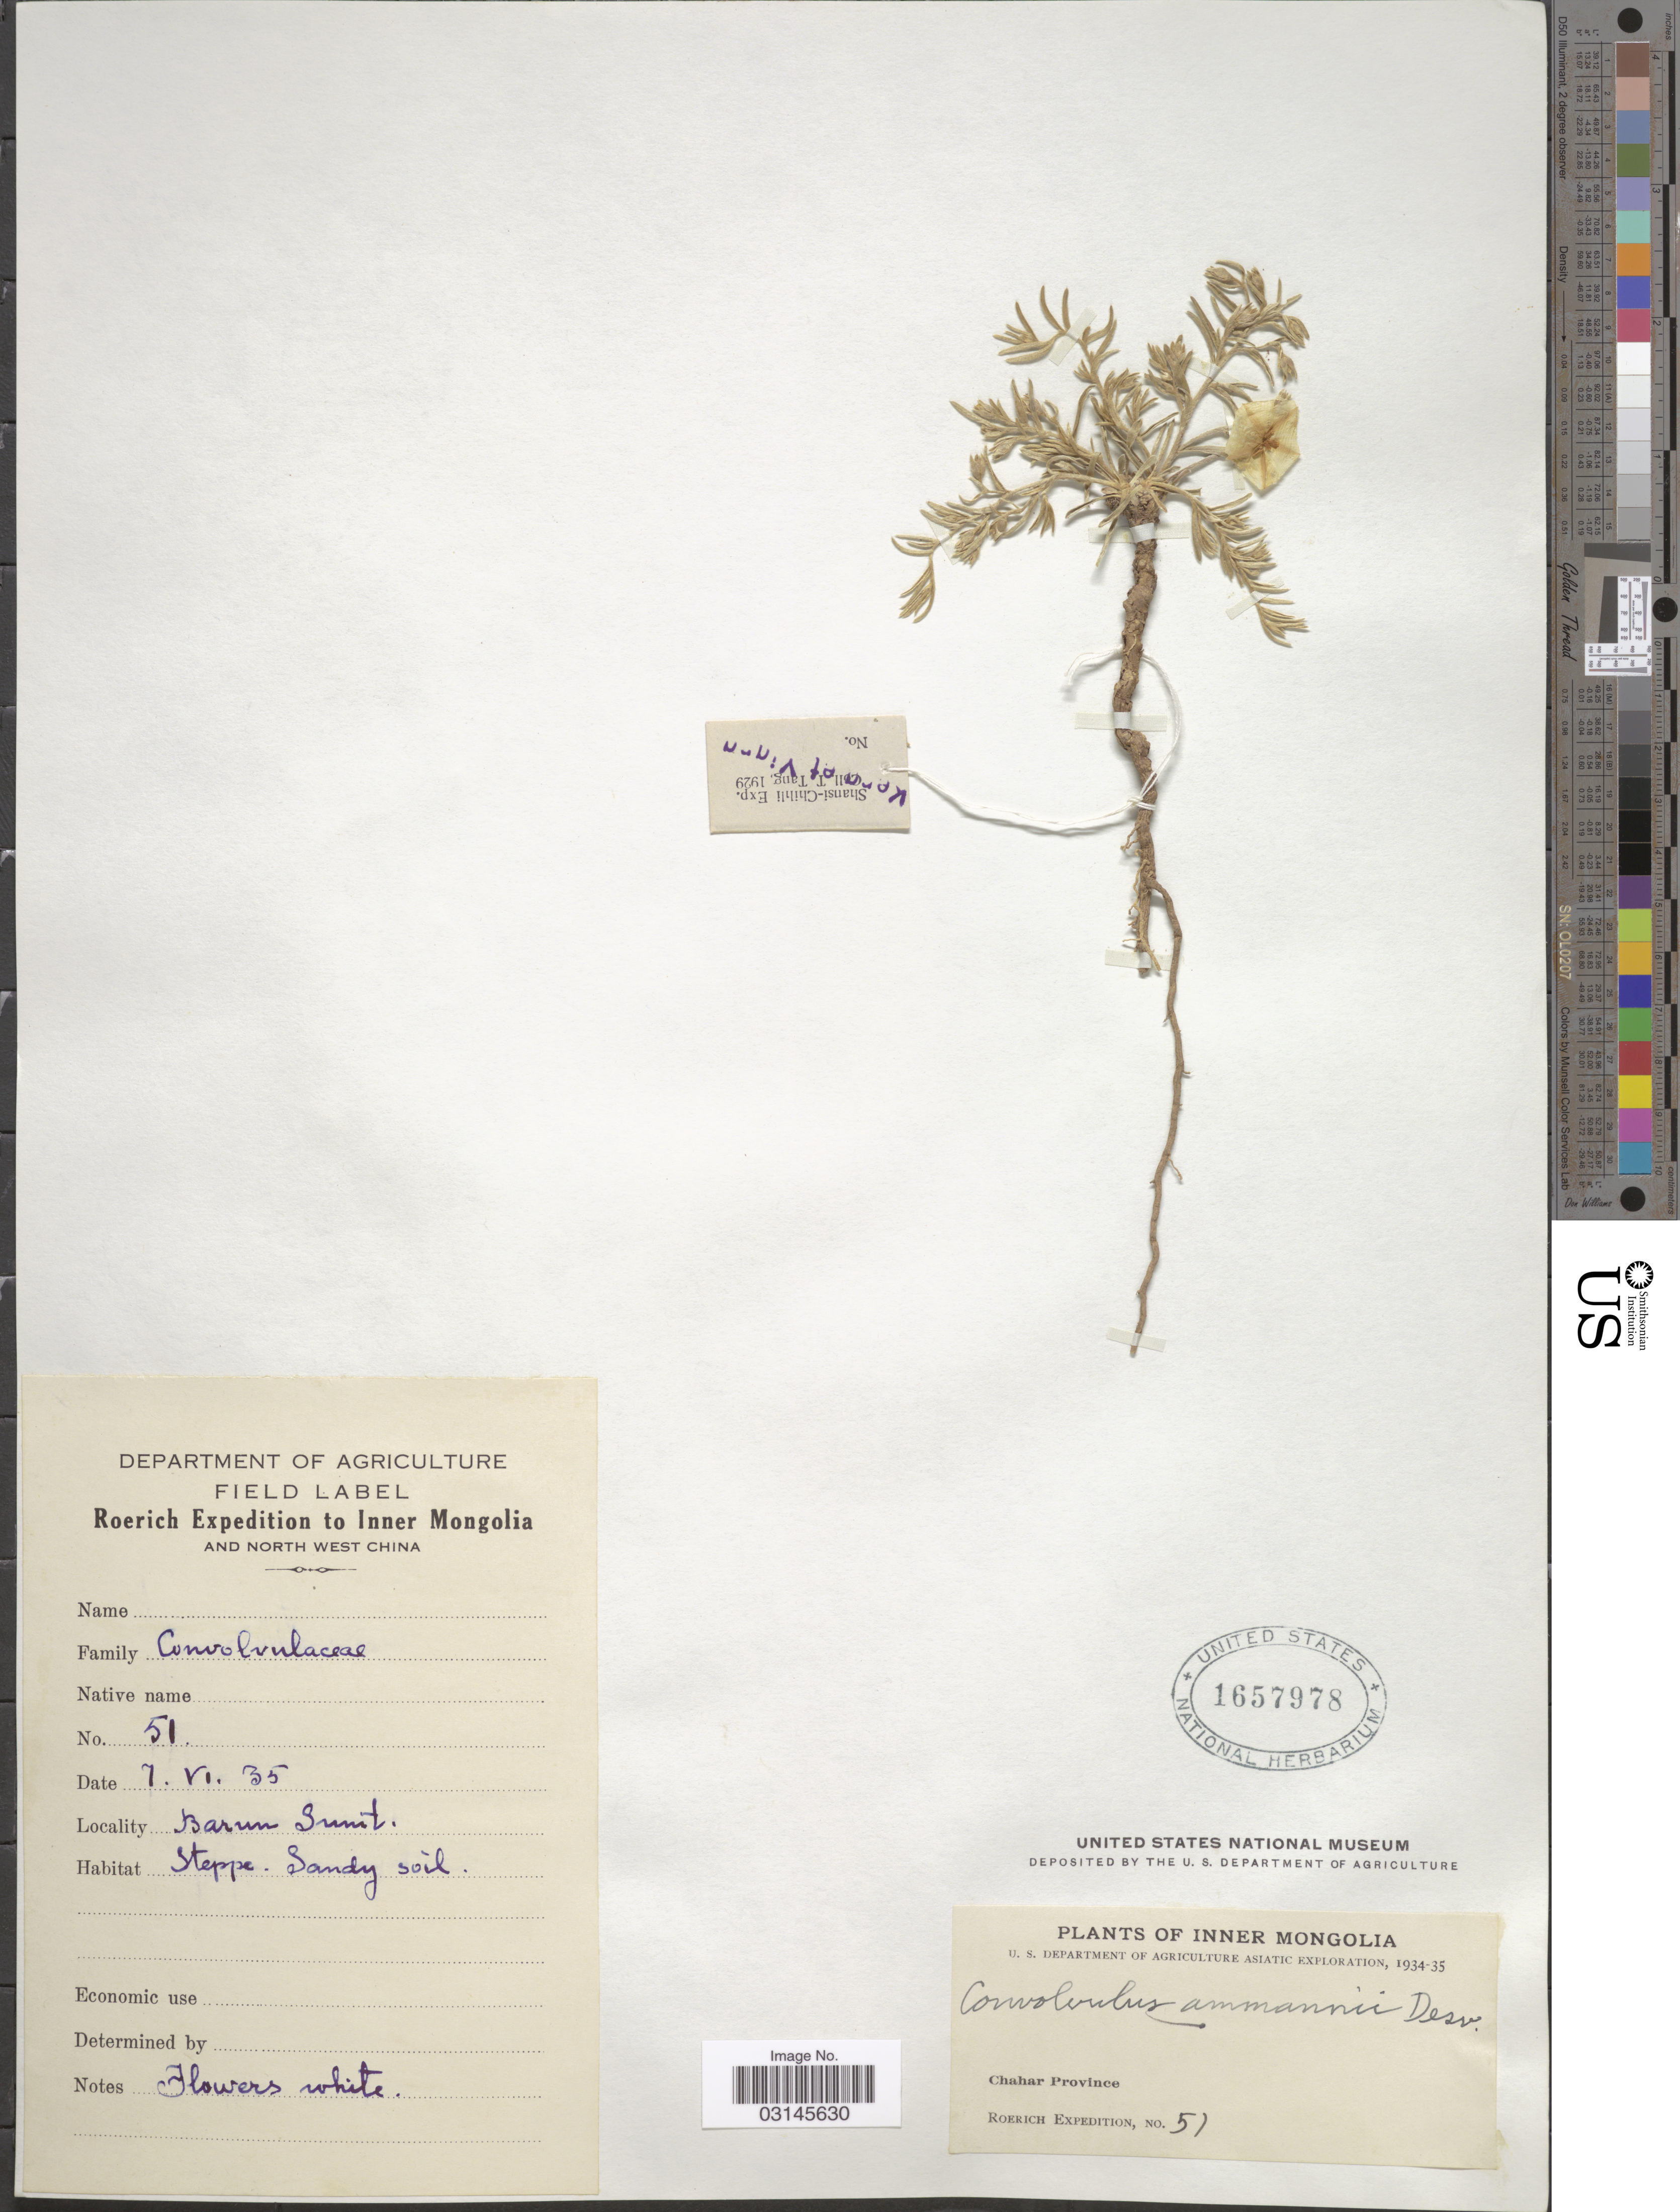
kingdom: Plantae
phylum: Tracheophyta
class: Magnoliopsida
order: Solanales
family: Convolvulaceae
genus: Convolvulus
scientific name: Convolvulus ammanii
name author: Desr.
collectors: -. Roerich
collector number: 51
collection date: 1935-06-07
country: China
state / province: Nei Monggol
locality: Inner Mongolia. Chahar Province. North West China. Barun Sunit.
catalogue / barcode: US 1657978